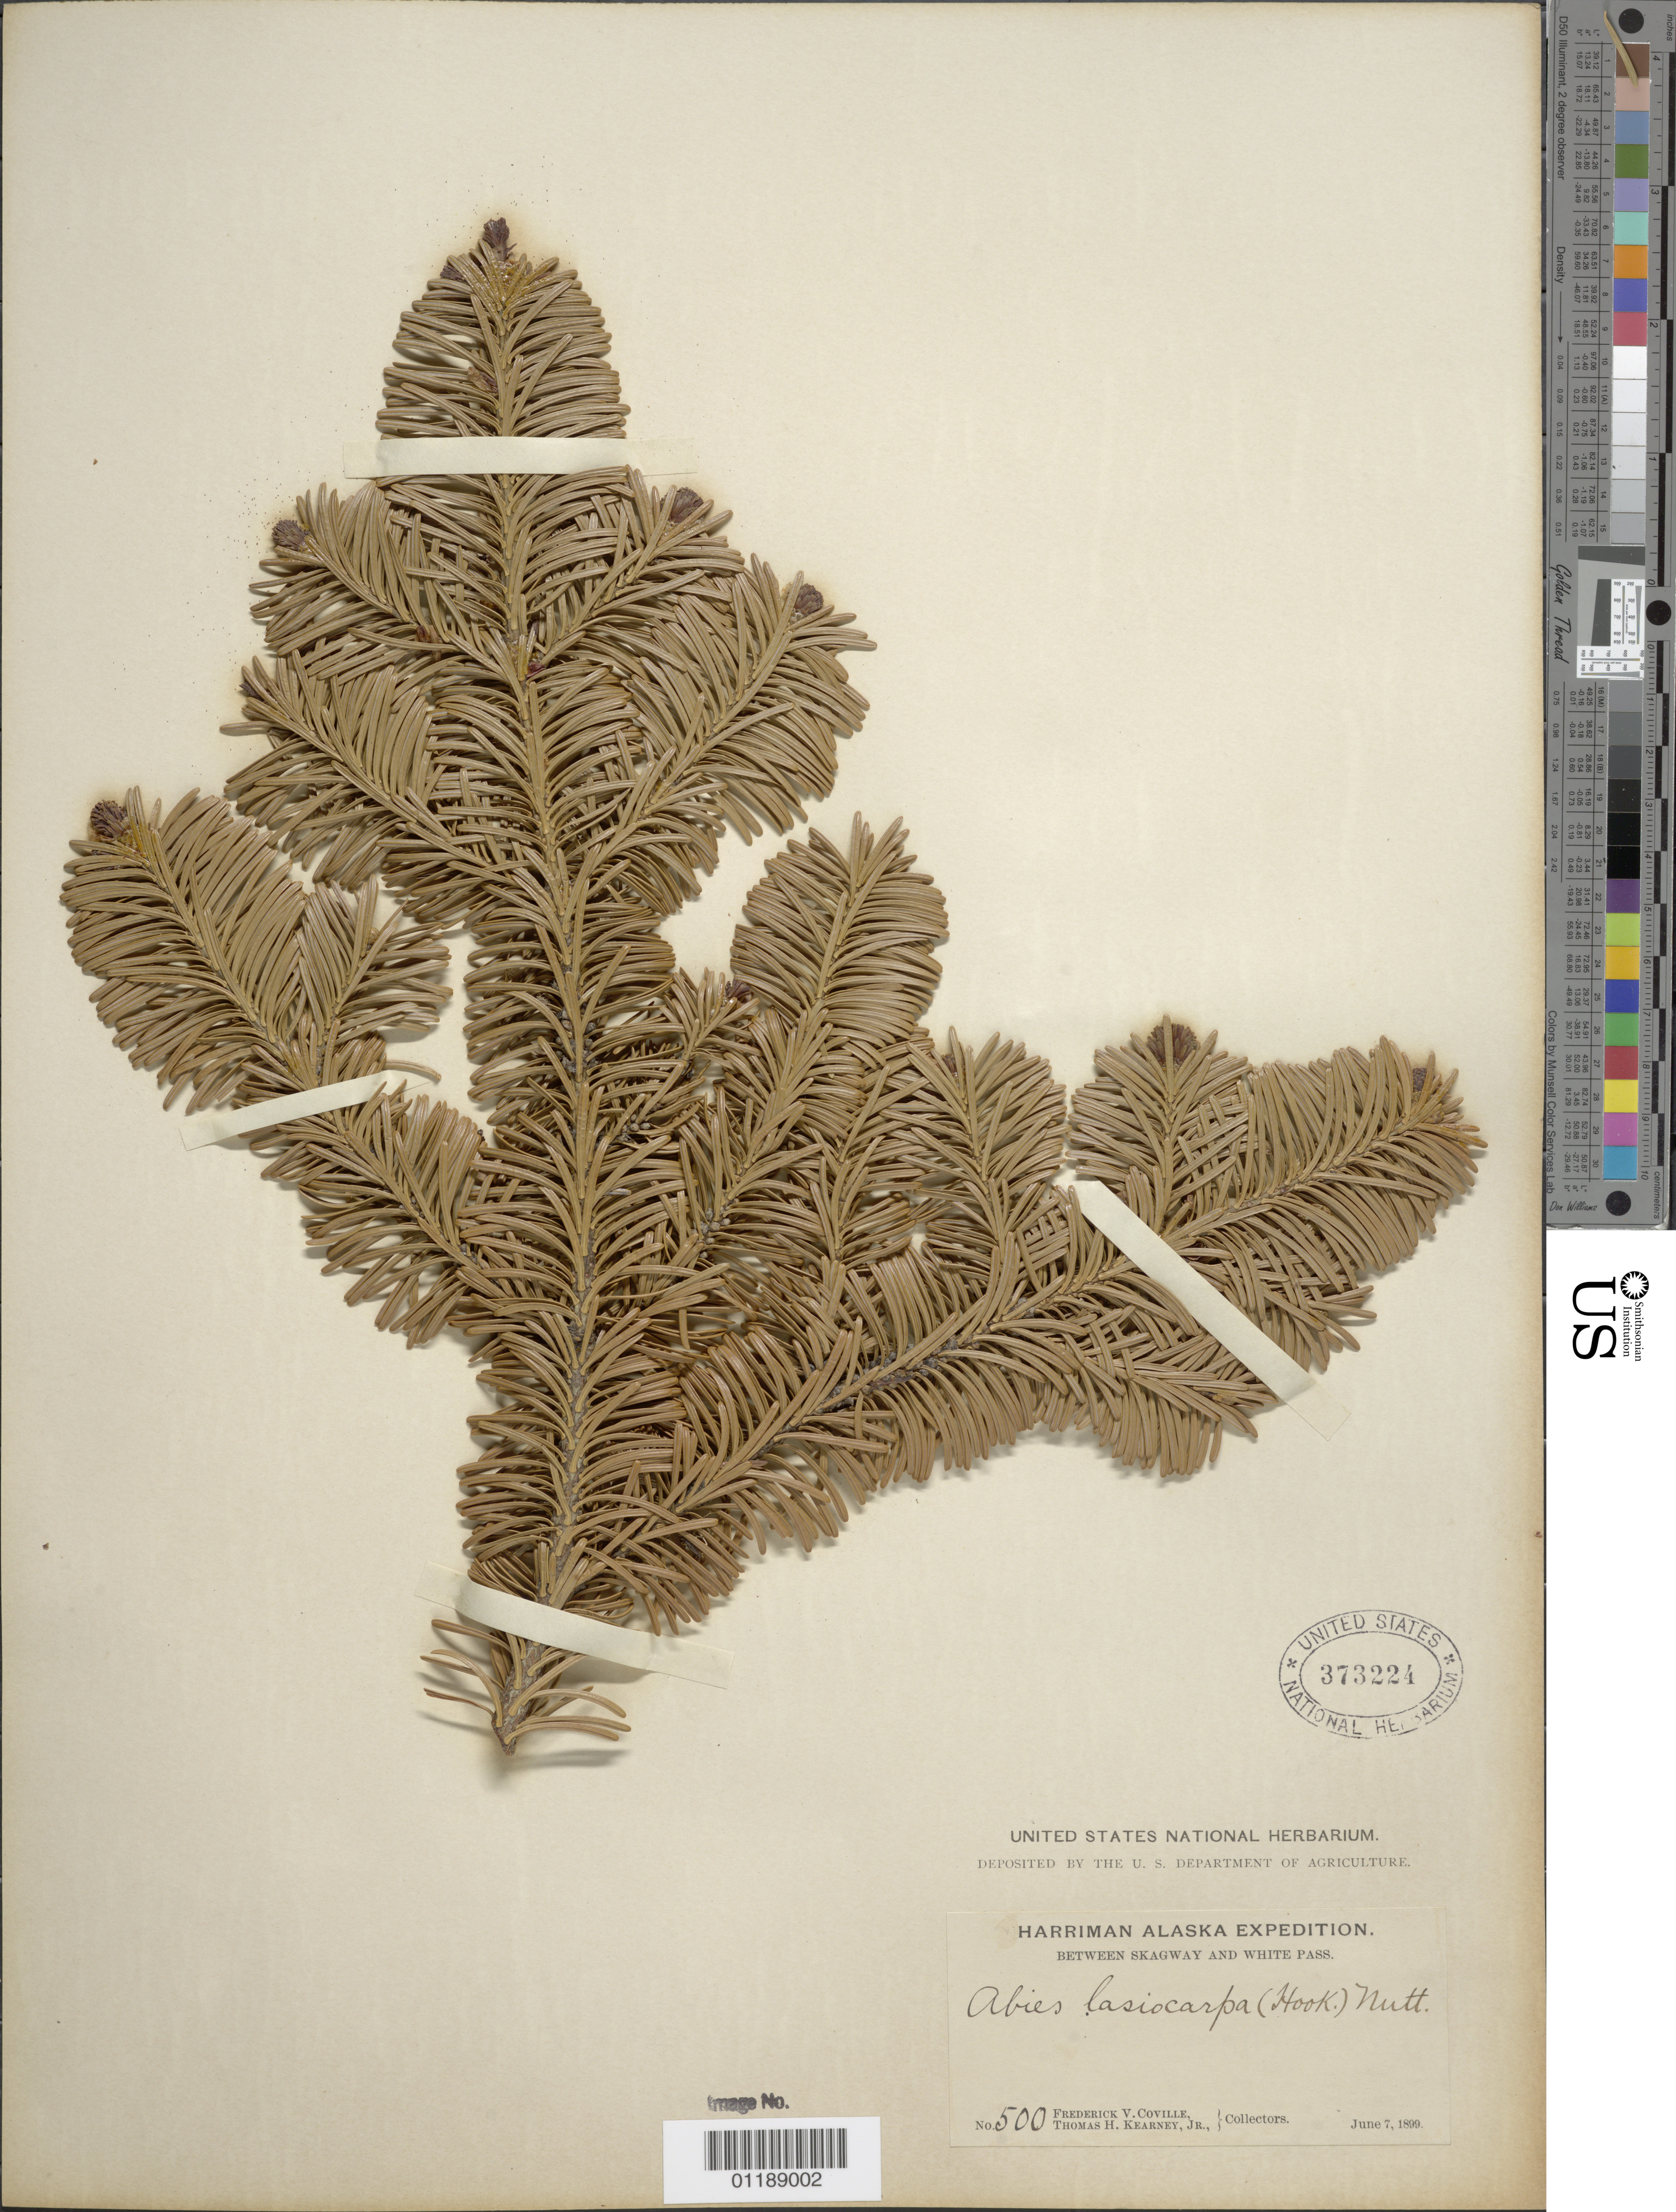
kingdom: Plantae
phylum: Tracheophyta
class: Pinopsida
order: Pinales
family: Pinaceae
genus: Abies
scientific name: Abies lasiocarpa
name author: (Hook.) Nutt.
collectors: F. V. Coville & T. H. Kearney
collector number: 500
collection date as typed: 07 Jun 1899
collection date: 1899-06-07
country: United States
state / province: Alaska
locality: Between Skagway and White Pass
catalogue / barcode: US 373224